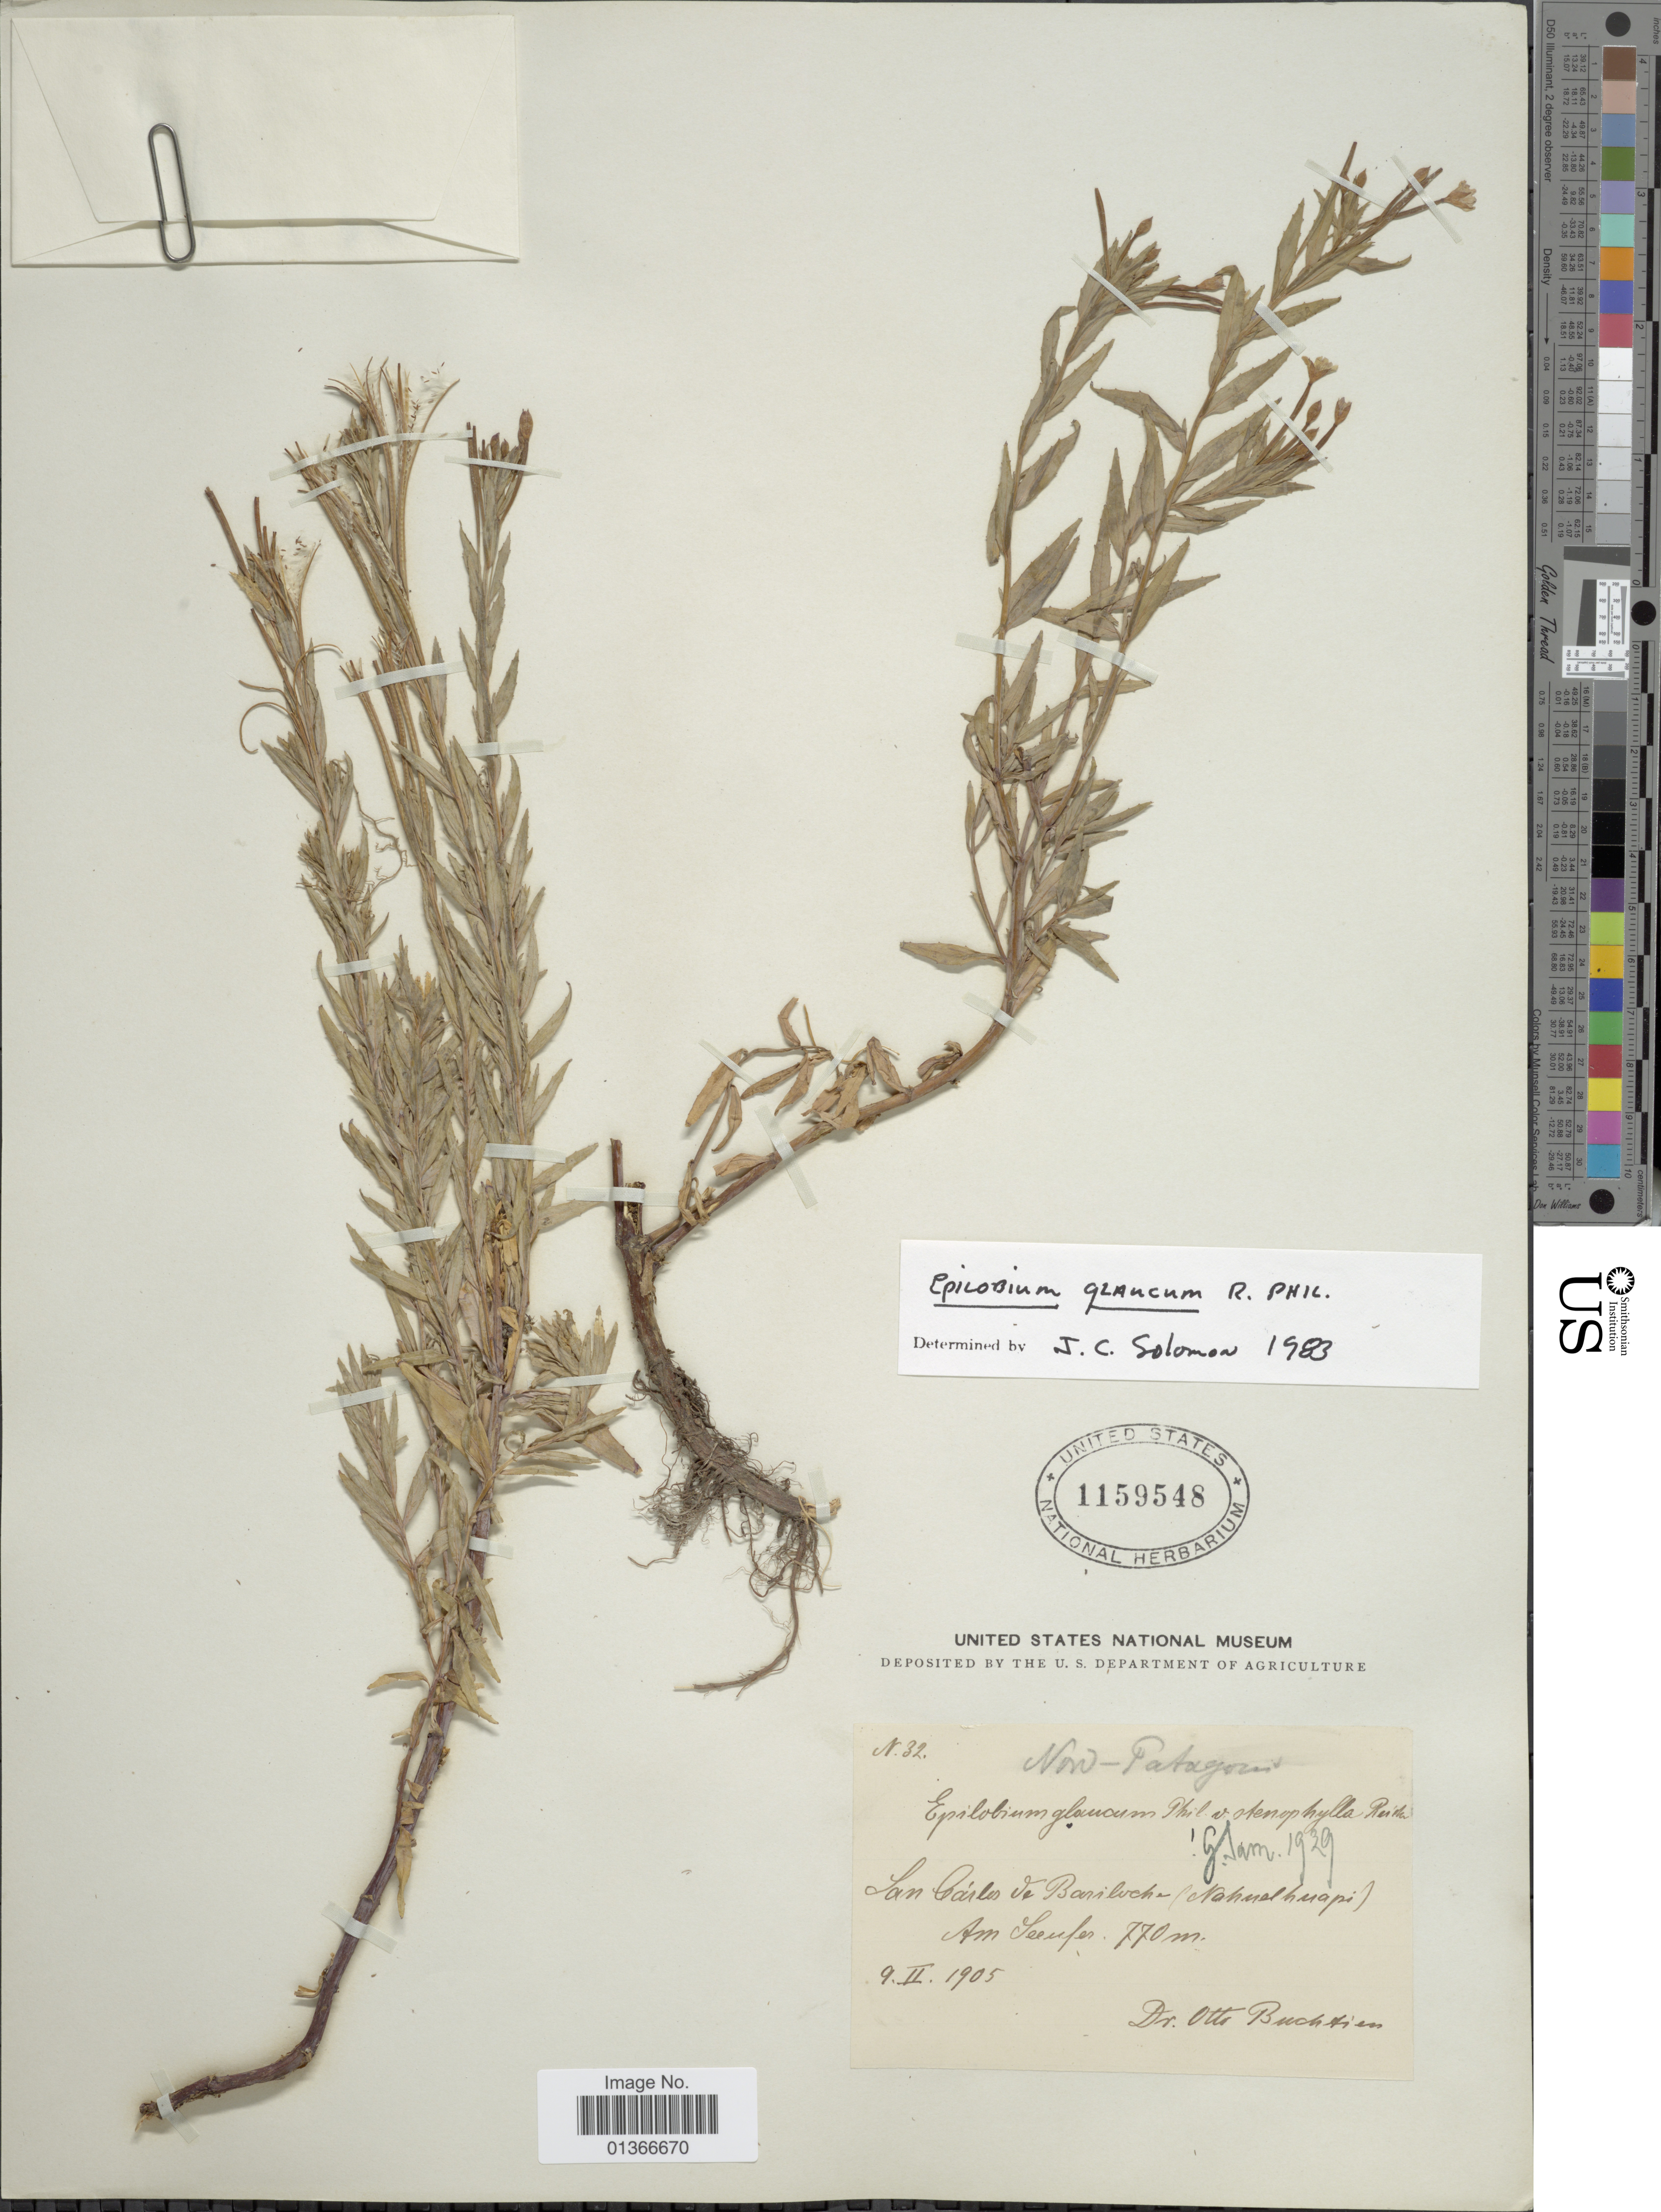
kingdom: Plantae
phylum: Tracheophyta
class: Magnoliopsida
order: Myrtales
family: Onagraceae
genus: Epilobium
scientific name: Epilobium glaucum Howell, nom. illeg.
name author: Howell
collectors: O. Buchtien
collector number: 32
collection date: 1905-02-09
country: Argentina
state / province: Río Negro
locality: Nord Patagonia, San Cárlos de Bariloche (Nahualhuapi), am Seeufer.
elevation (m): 770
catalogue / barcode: US 1159548